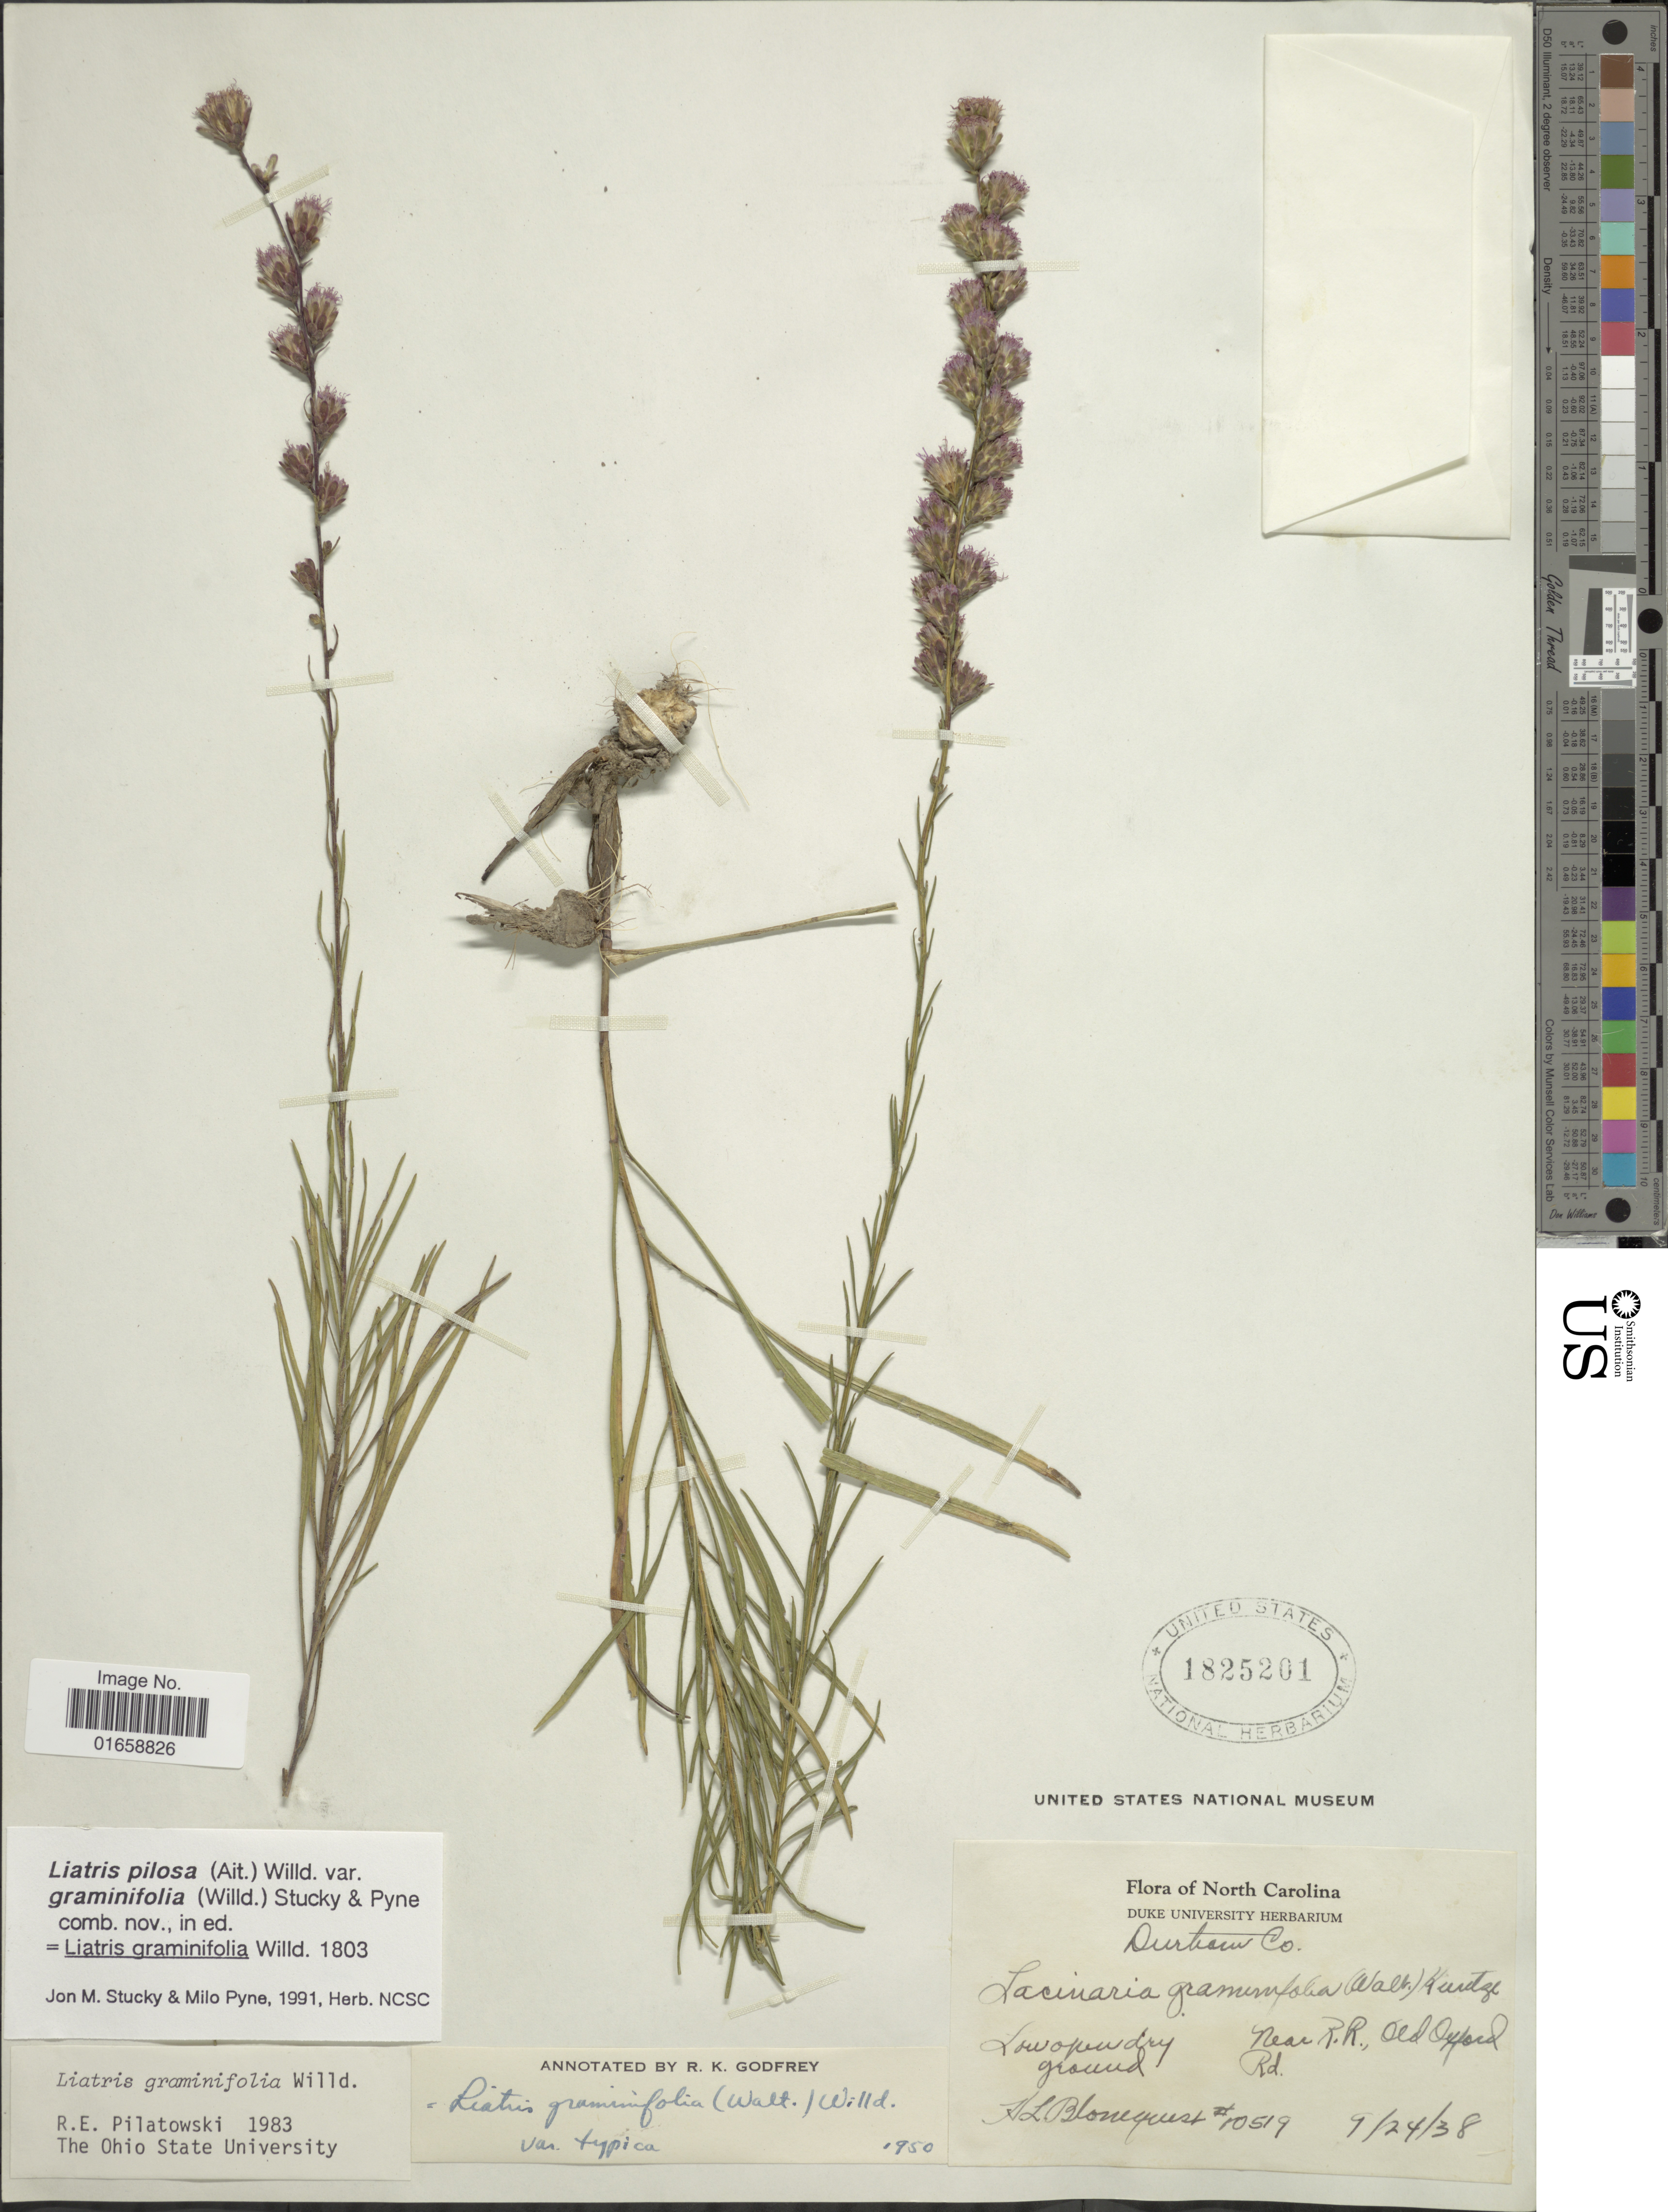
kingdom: Plantae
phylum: Tracheophyta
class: Magnoliopsida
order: Asterales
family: Asteraceae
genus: Liatris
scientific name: Liatris pilosa var. graminifolia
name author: Willd.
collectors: H. Blomquist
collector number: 10519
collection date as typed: Transcribed d/m/y: 24/9/38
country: United States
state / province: North Carolina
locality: Lowopuwdey, near R.R. Deld Ouped ground Rd.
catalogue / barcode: US 1825201